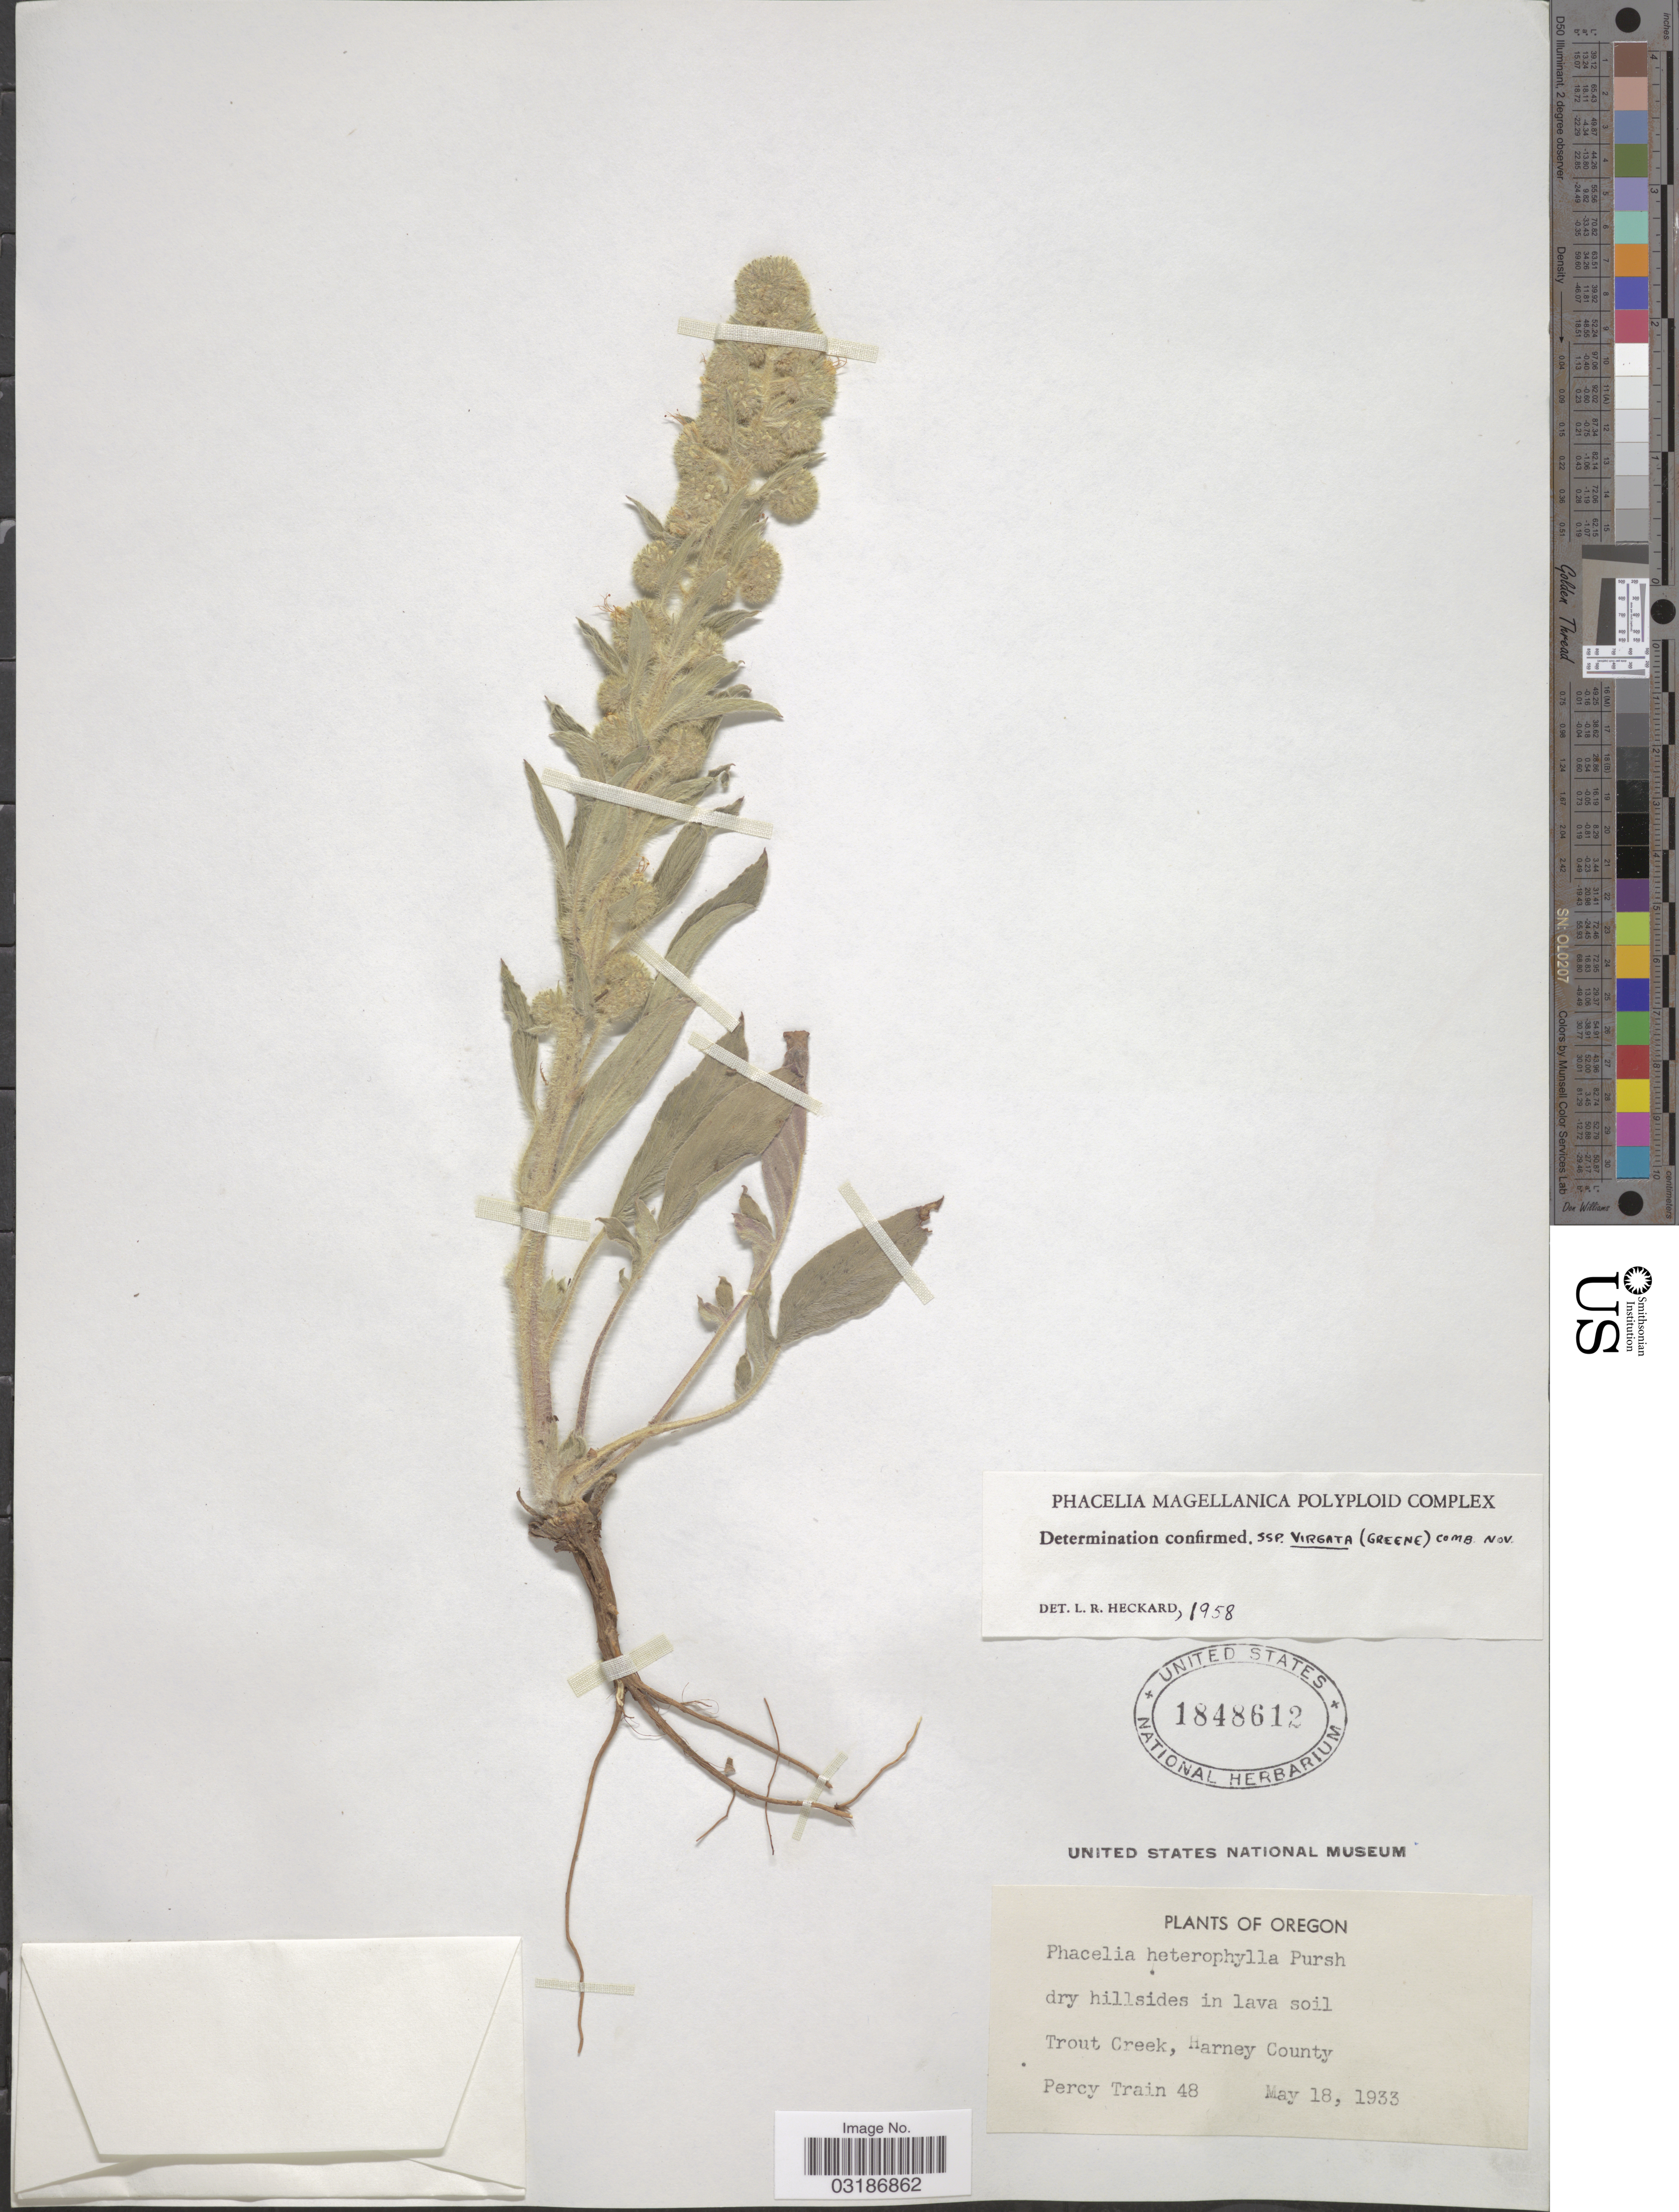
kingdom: Plantae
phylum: Tracheophyta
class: Magnoliopsida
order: Boraginales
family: Hydrophyllaceae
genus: Phacelia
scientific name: Phacelia heterophylla subsp. virgata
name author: (Greene) Heckard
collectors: P. Train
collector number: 48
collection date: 1933-05-18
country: United States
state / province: Oregon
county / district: Harney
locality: Trout Creek, Harney County.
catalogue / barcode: US 1848612